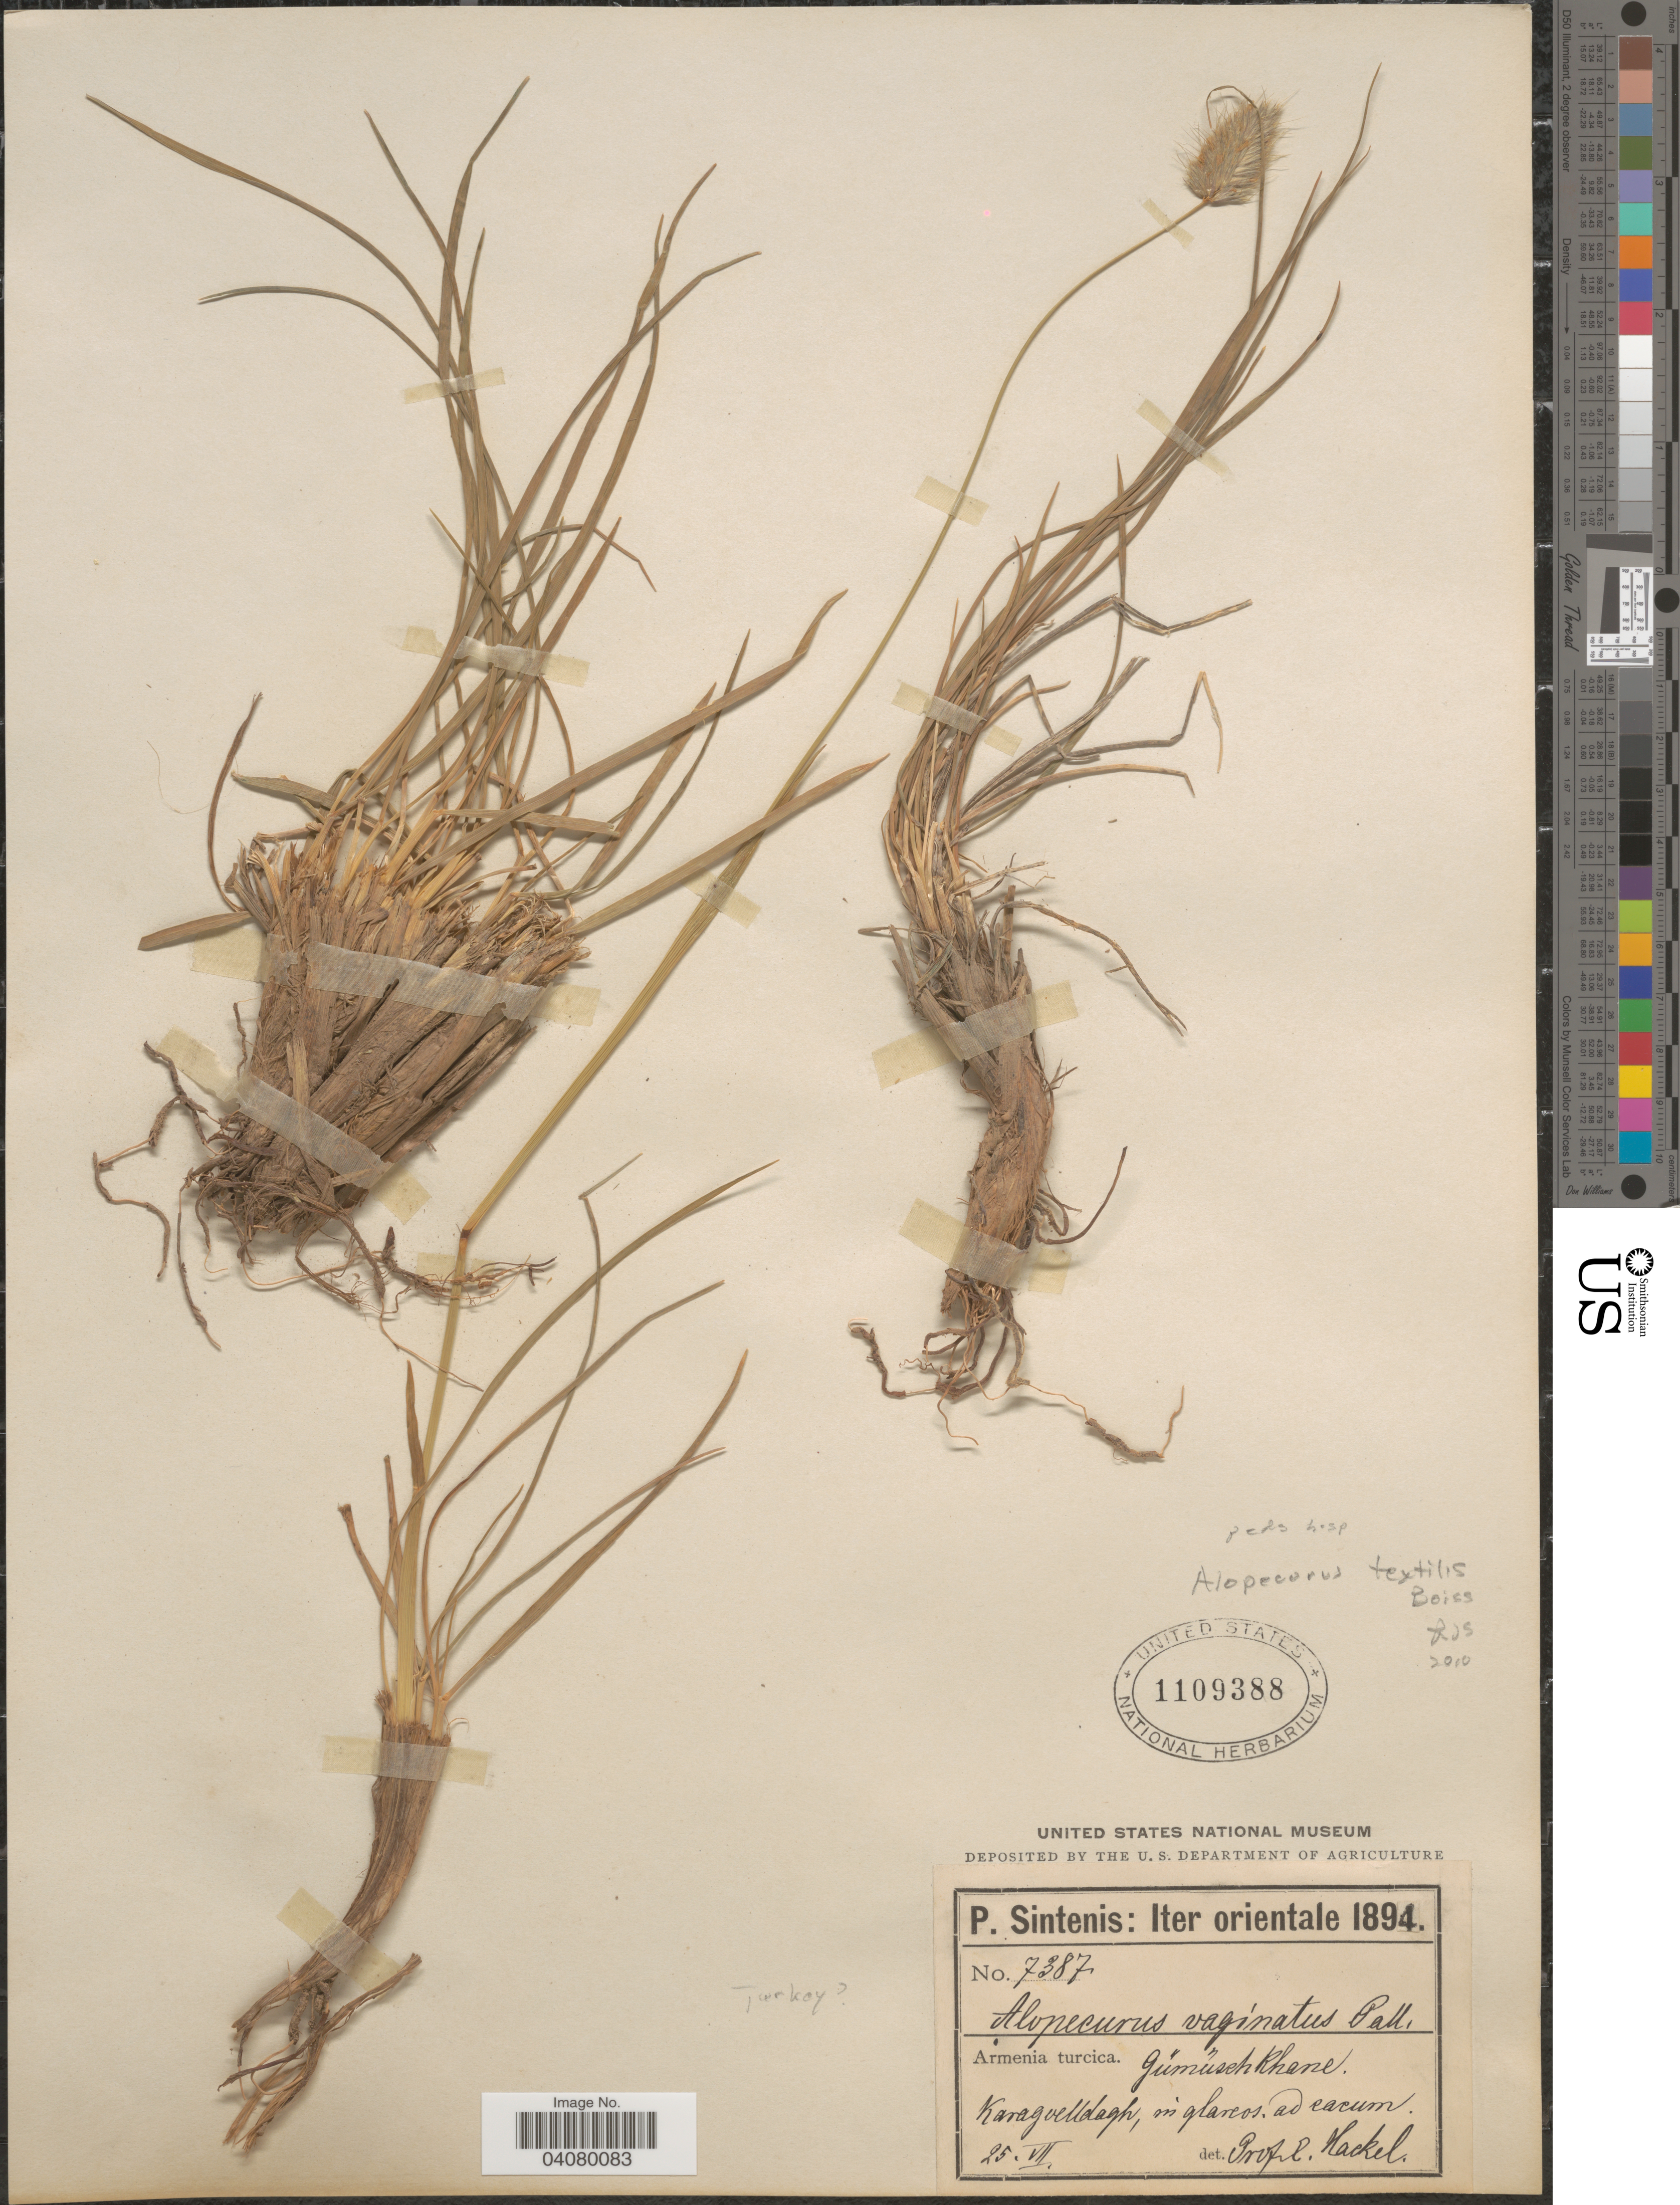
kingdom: Plantae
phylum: Tracheophyta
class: Liliopsida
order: Poales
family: Poaceae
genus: Alopecurus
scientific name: Alopecurus textilis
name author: Boiss.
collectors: P. Sintenis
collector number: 7387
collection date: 1894-07-25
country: Turkey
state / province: Gumushane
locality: Iter orientale 1894. Armenia turcica. Gümüsch Khane. Karagvelldagh, in glareos. ad caeum.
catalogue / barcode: US 1109388